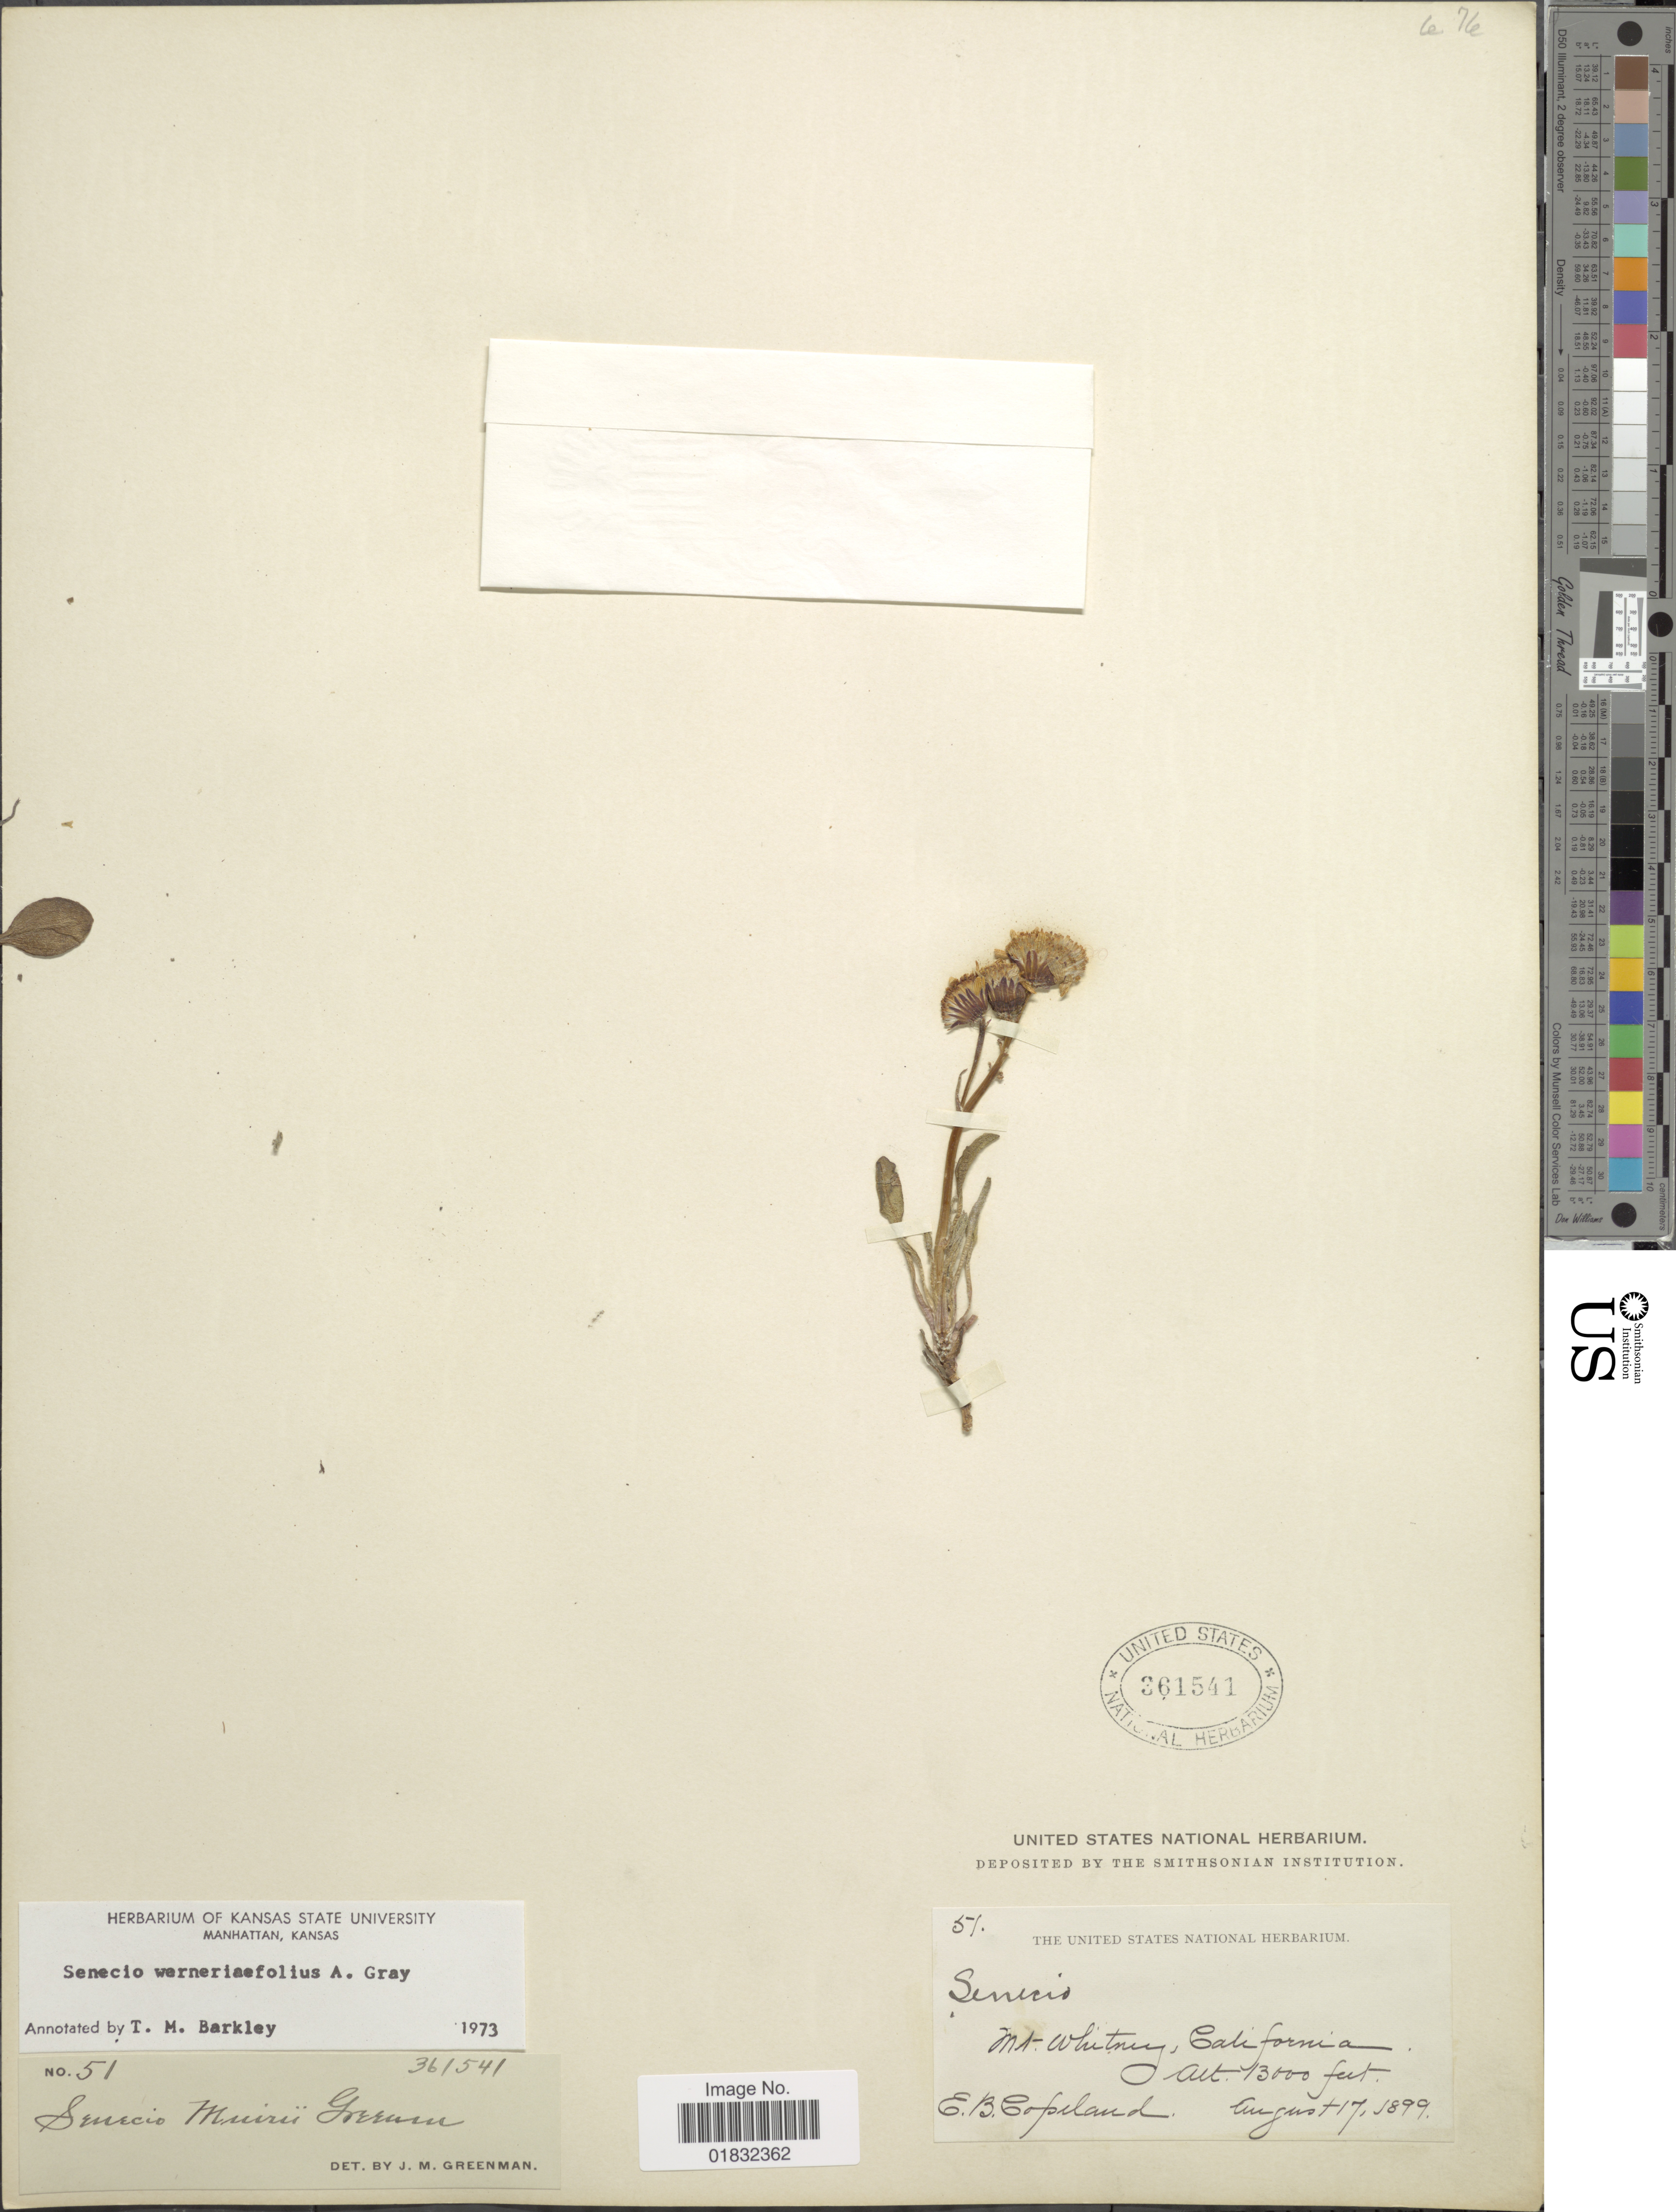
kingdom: Plantae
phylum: Tracheophyta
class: Magnoliopsida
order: Asterales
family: Asteraceae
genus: Packera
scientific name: Packera werneriifolia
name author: (A. Gray) W.A. Weber & Á. Löve ex Trock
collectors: E. B. Copeland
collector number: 51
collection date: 1899-08-17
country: United States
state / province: California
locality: Mt Whitney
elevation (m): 3962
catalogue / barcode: US 361541